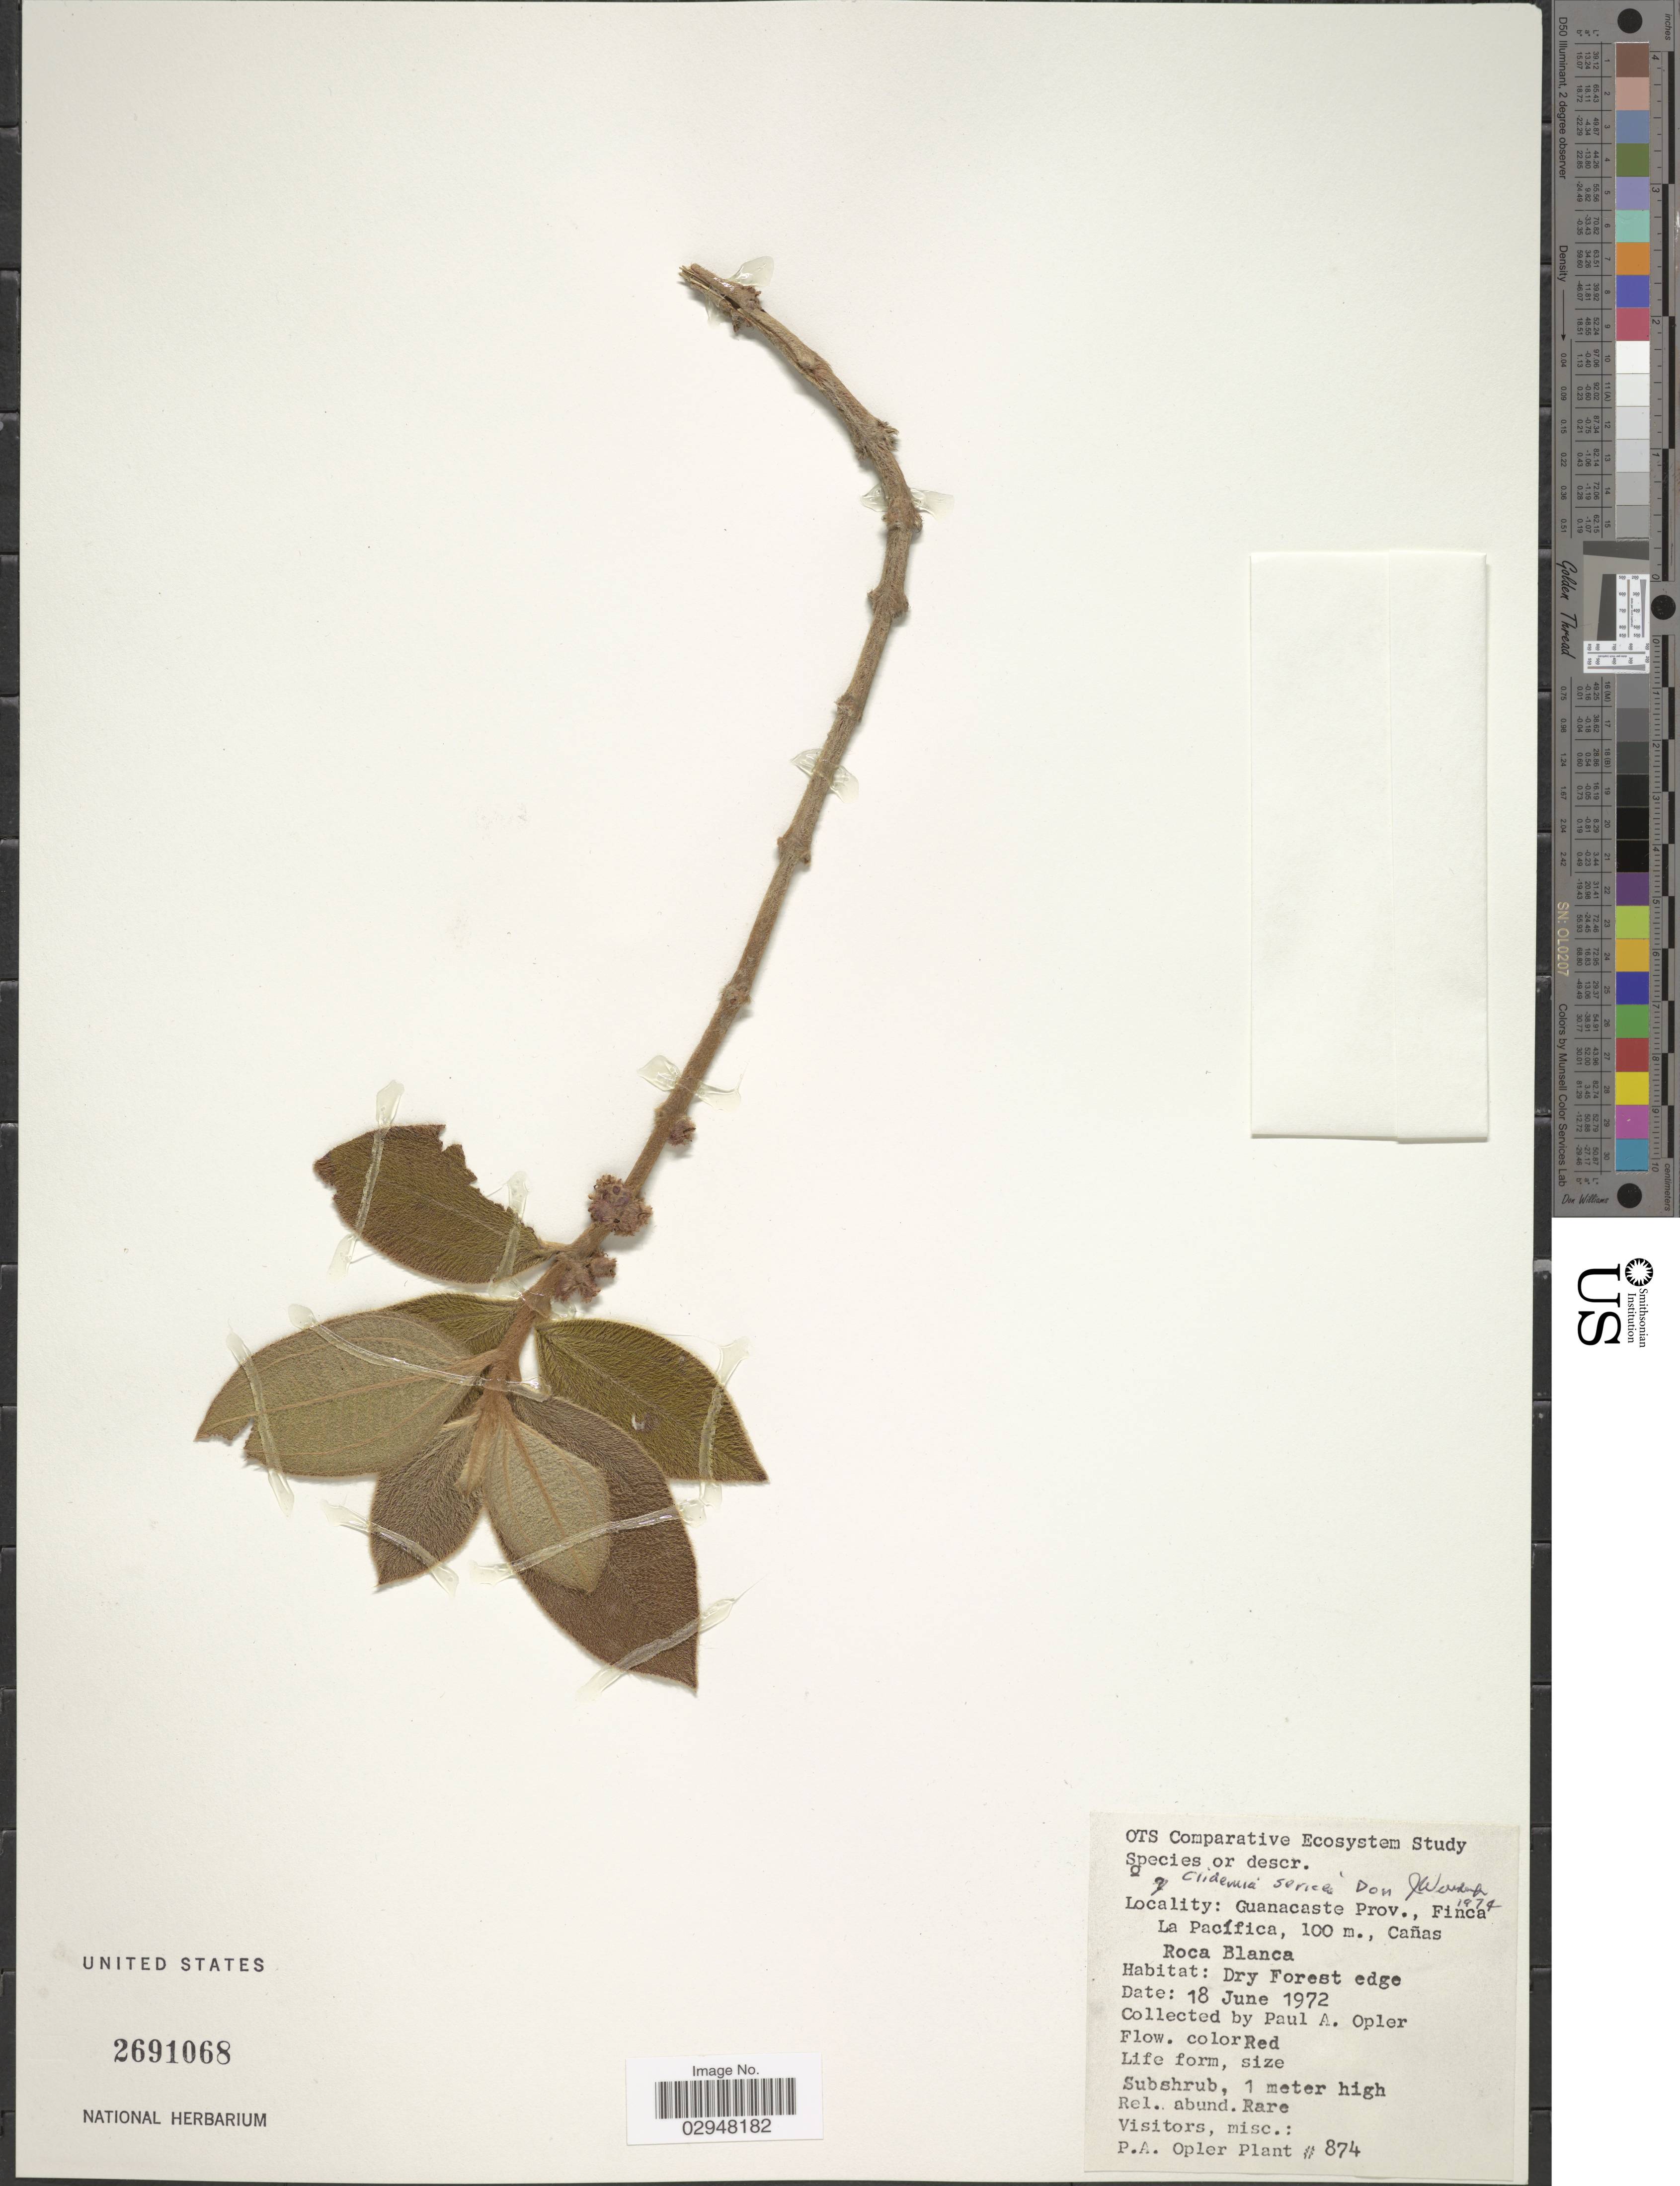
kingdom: Plantae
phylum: Tracheophyta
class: Magnoliopsida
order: Myrtales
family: Melastomataceae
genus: Clidemia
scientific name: Clidemia rubra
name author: (Aubl.) Mart.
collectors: P. Opler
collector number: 874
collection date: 1972-06-18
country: Costa Rica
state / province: Guanacaste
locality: Finca La Pacífica. Cañas Roca Blanca.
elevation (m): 100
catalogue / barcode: US 2691068